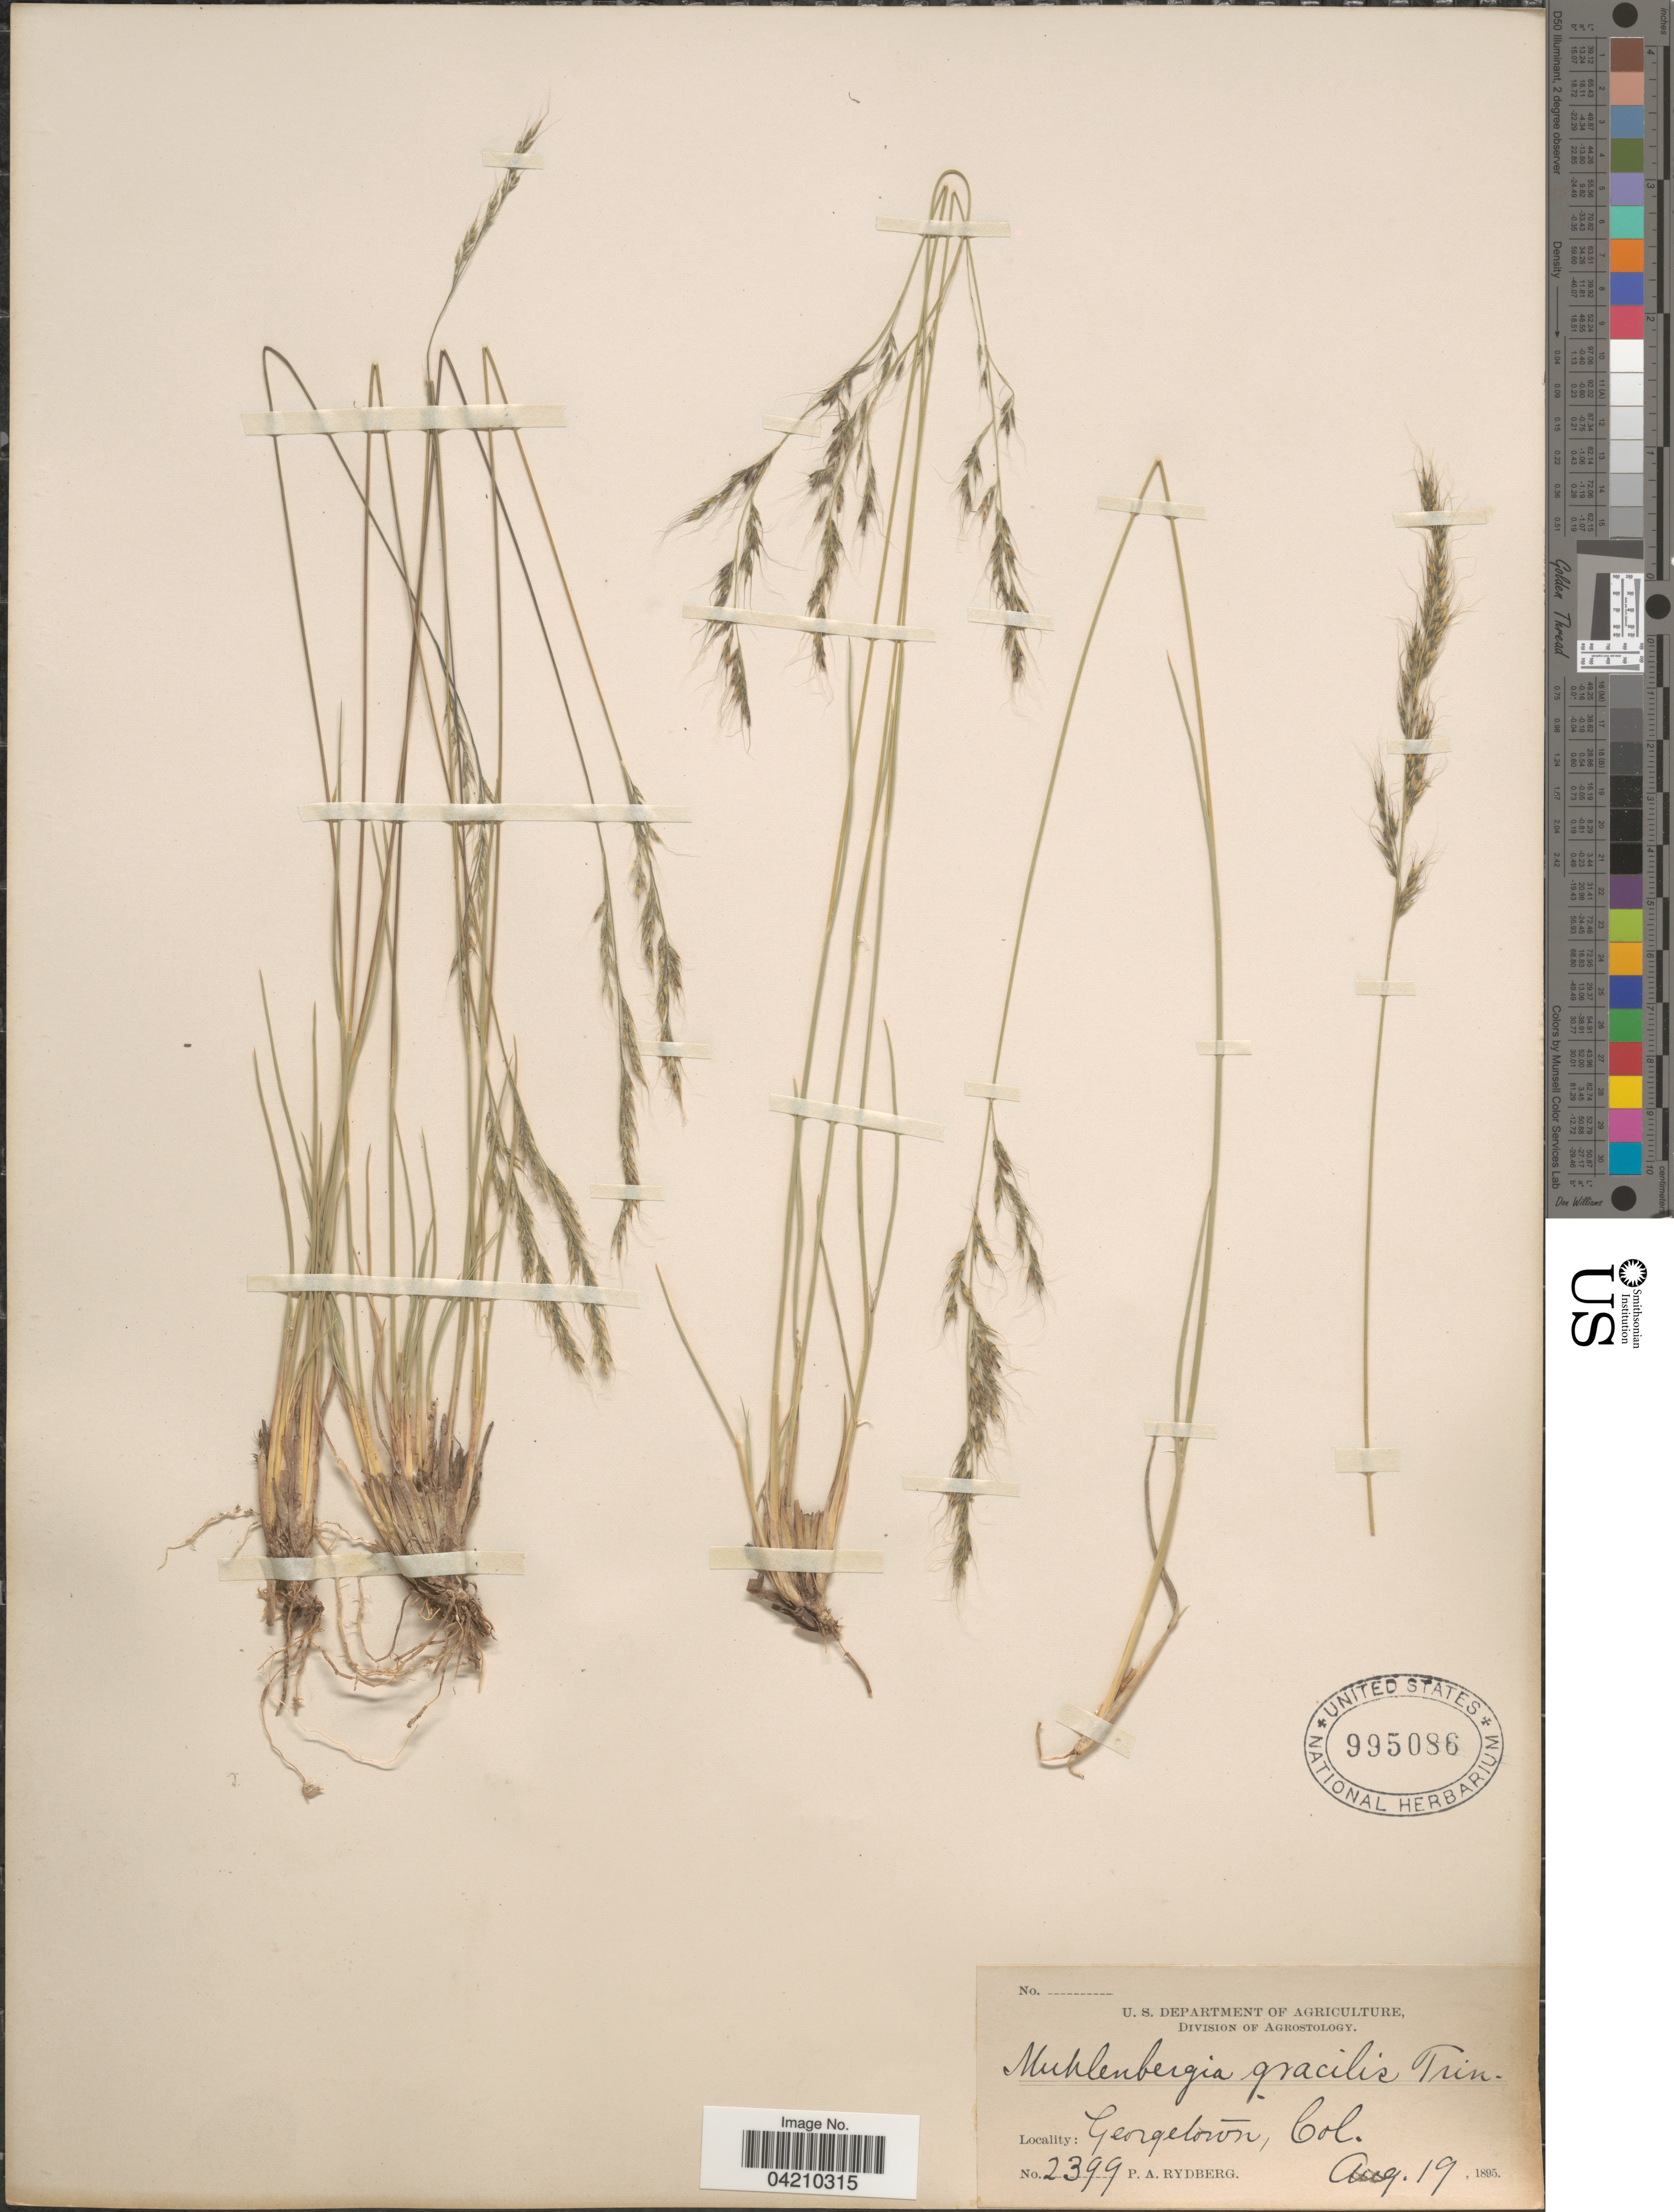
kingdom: Plantae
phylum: Tracheophyta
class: Liliopsida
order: Poales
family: Poaceae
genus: Muhlenbergia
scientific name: Muhlenbergia montana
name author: (Nutt.) Hitchc.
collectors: P. A. Rydberg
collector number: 2399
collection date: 1895-08-19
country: United States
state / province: Colorado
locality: Georgetown.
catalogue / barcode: US 995086